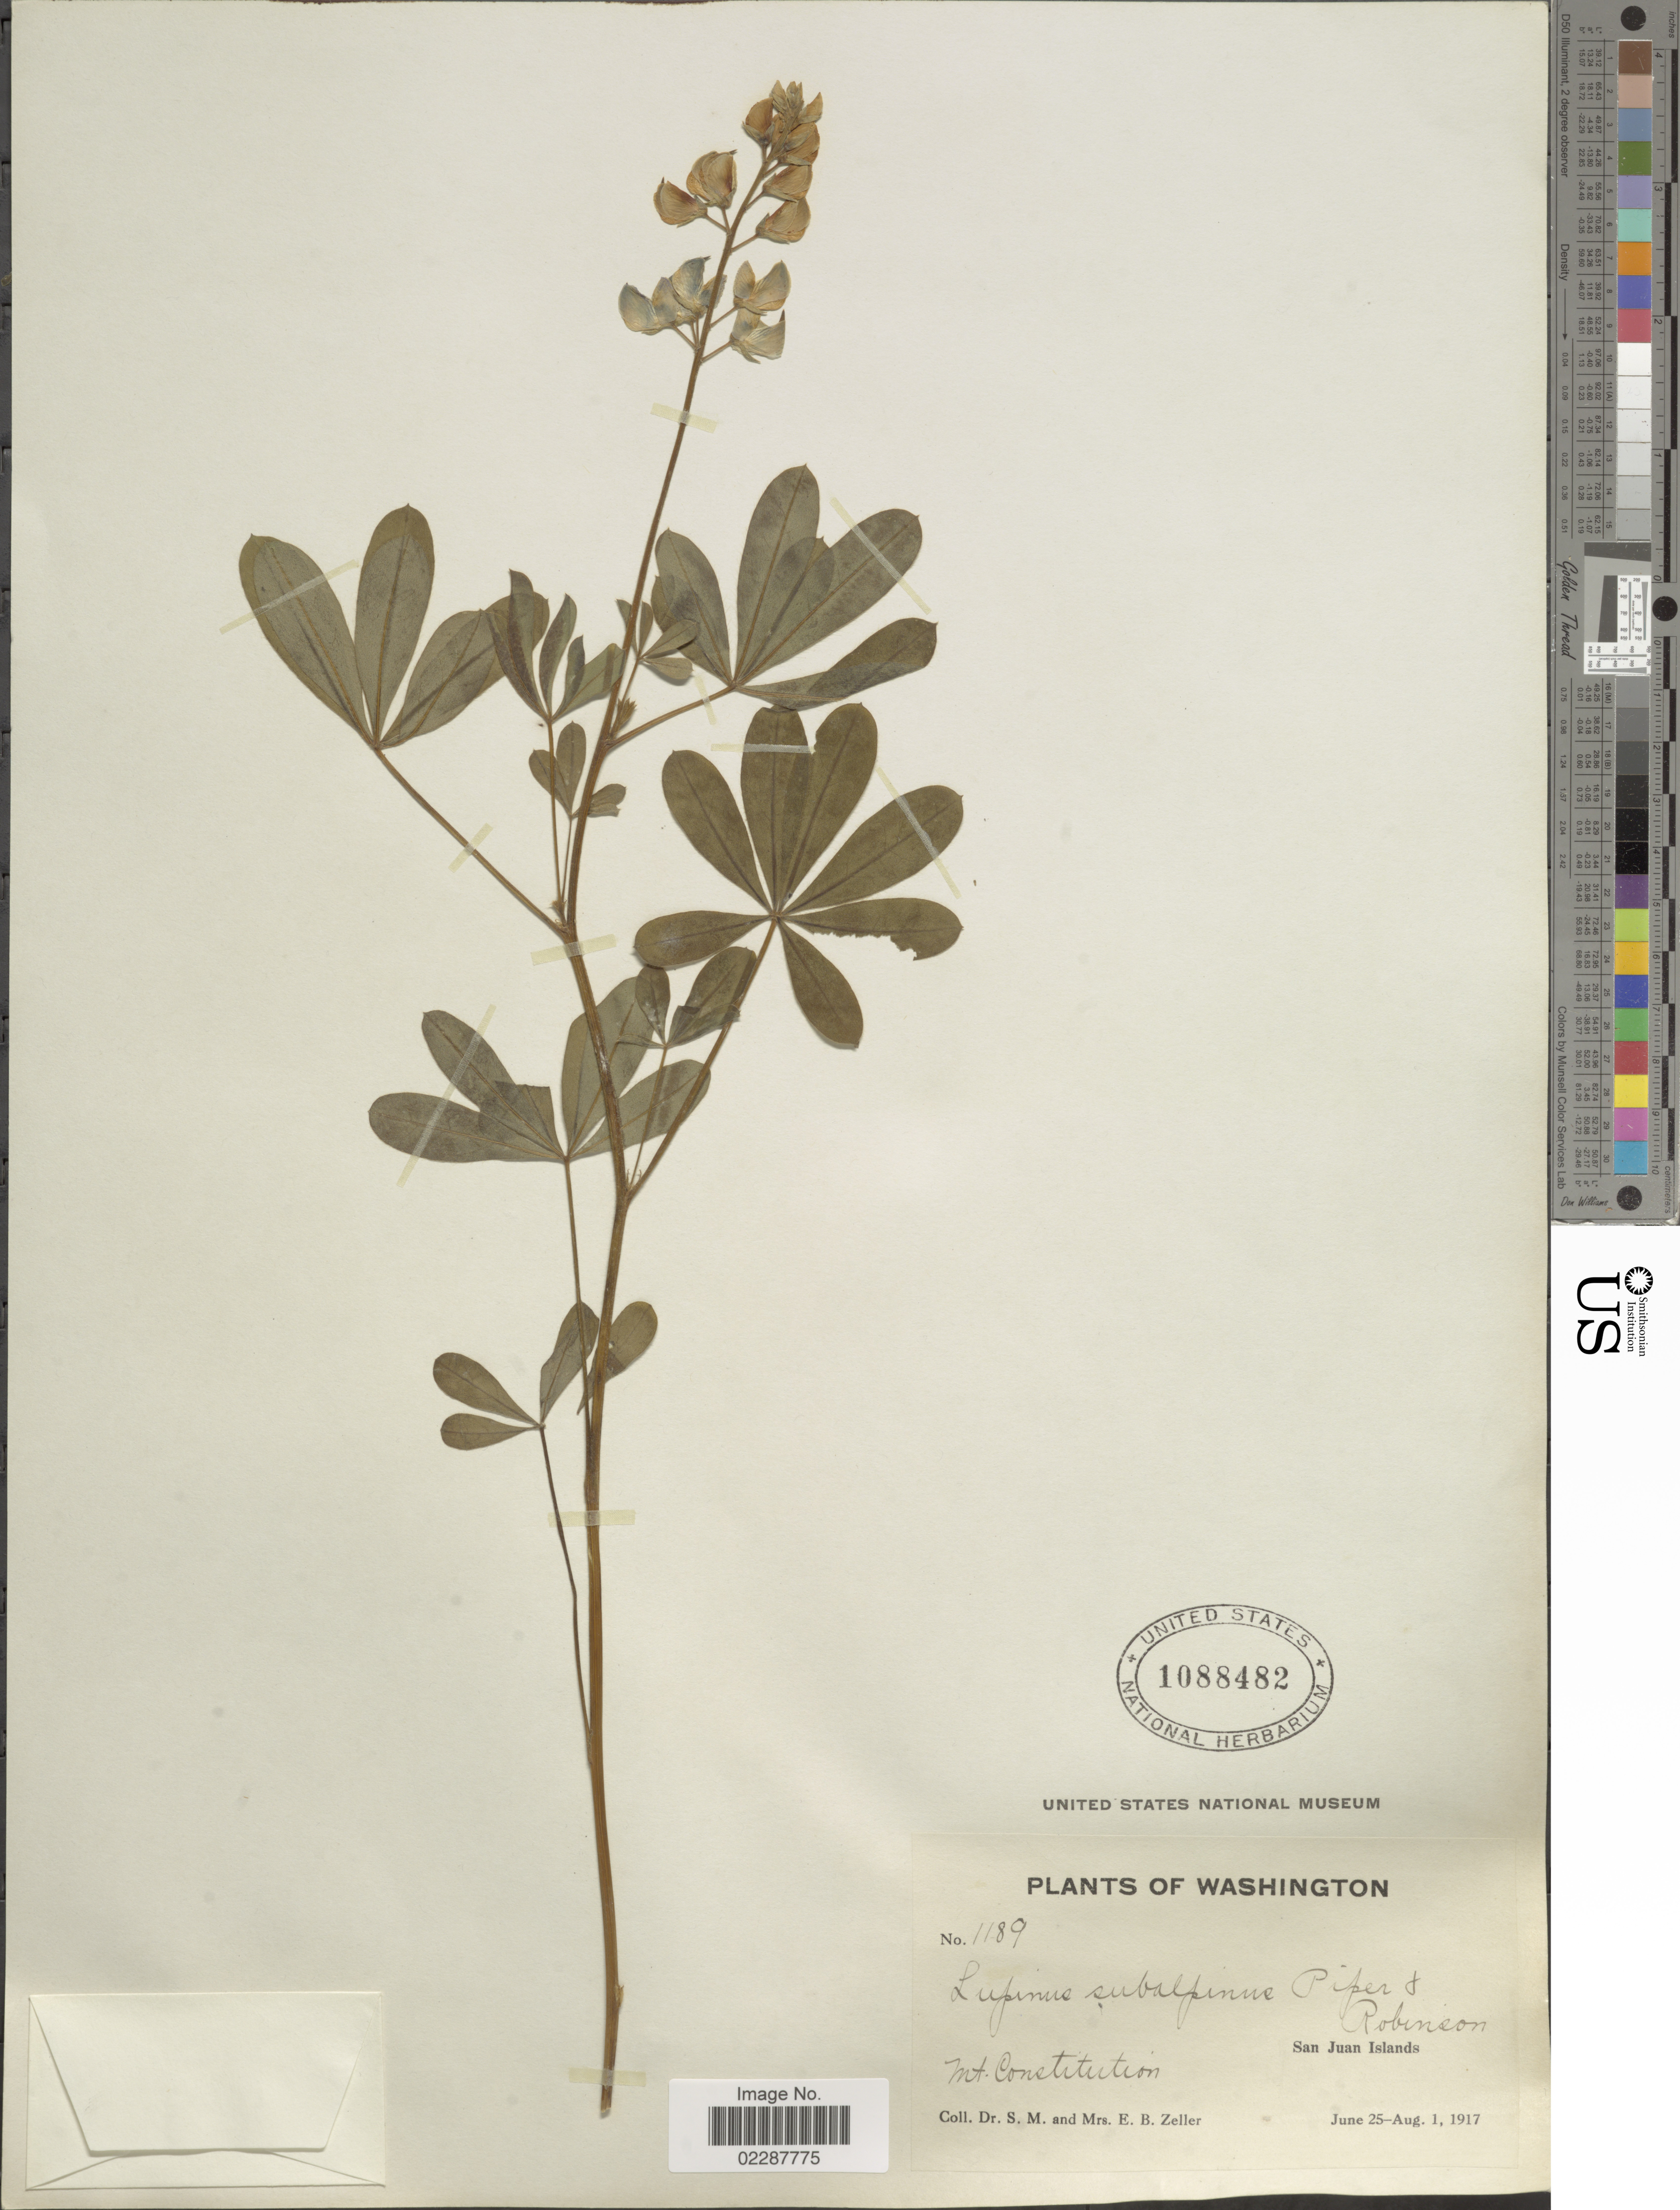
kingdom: Plantae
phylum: Tracheophyta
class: Magnoliopsida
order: Fabales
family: Fabaceae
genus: Lupinus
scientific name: Lupinus subalpinus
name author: Piper & B.L. Rob.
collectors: S. Zeller & E. Zeller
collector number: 1189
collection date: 1917-06-25/1917-08-01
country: United States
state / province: Washington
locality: San Juan Islands, Mt. Consititution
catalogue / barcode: US 1088482